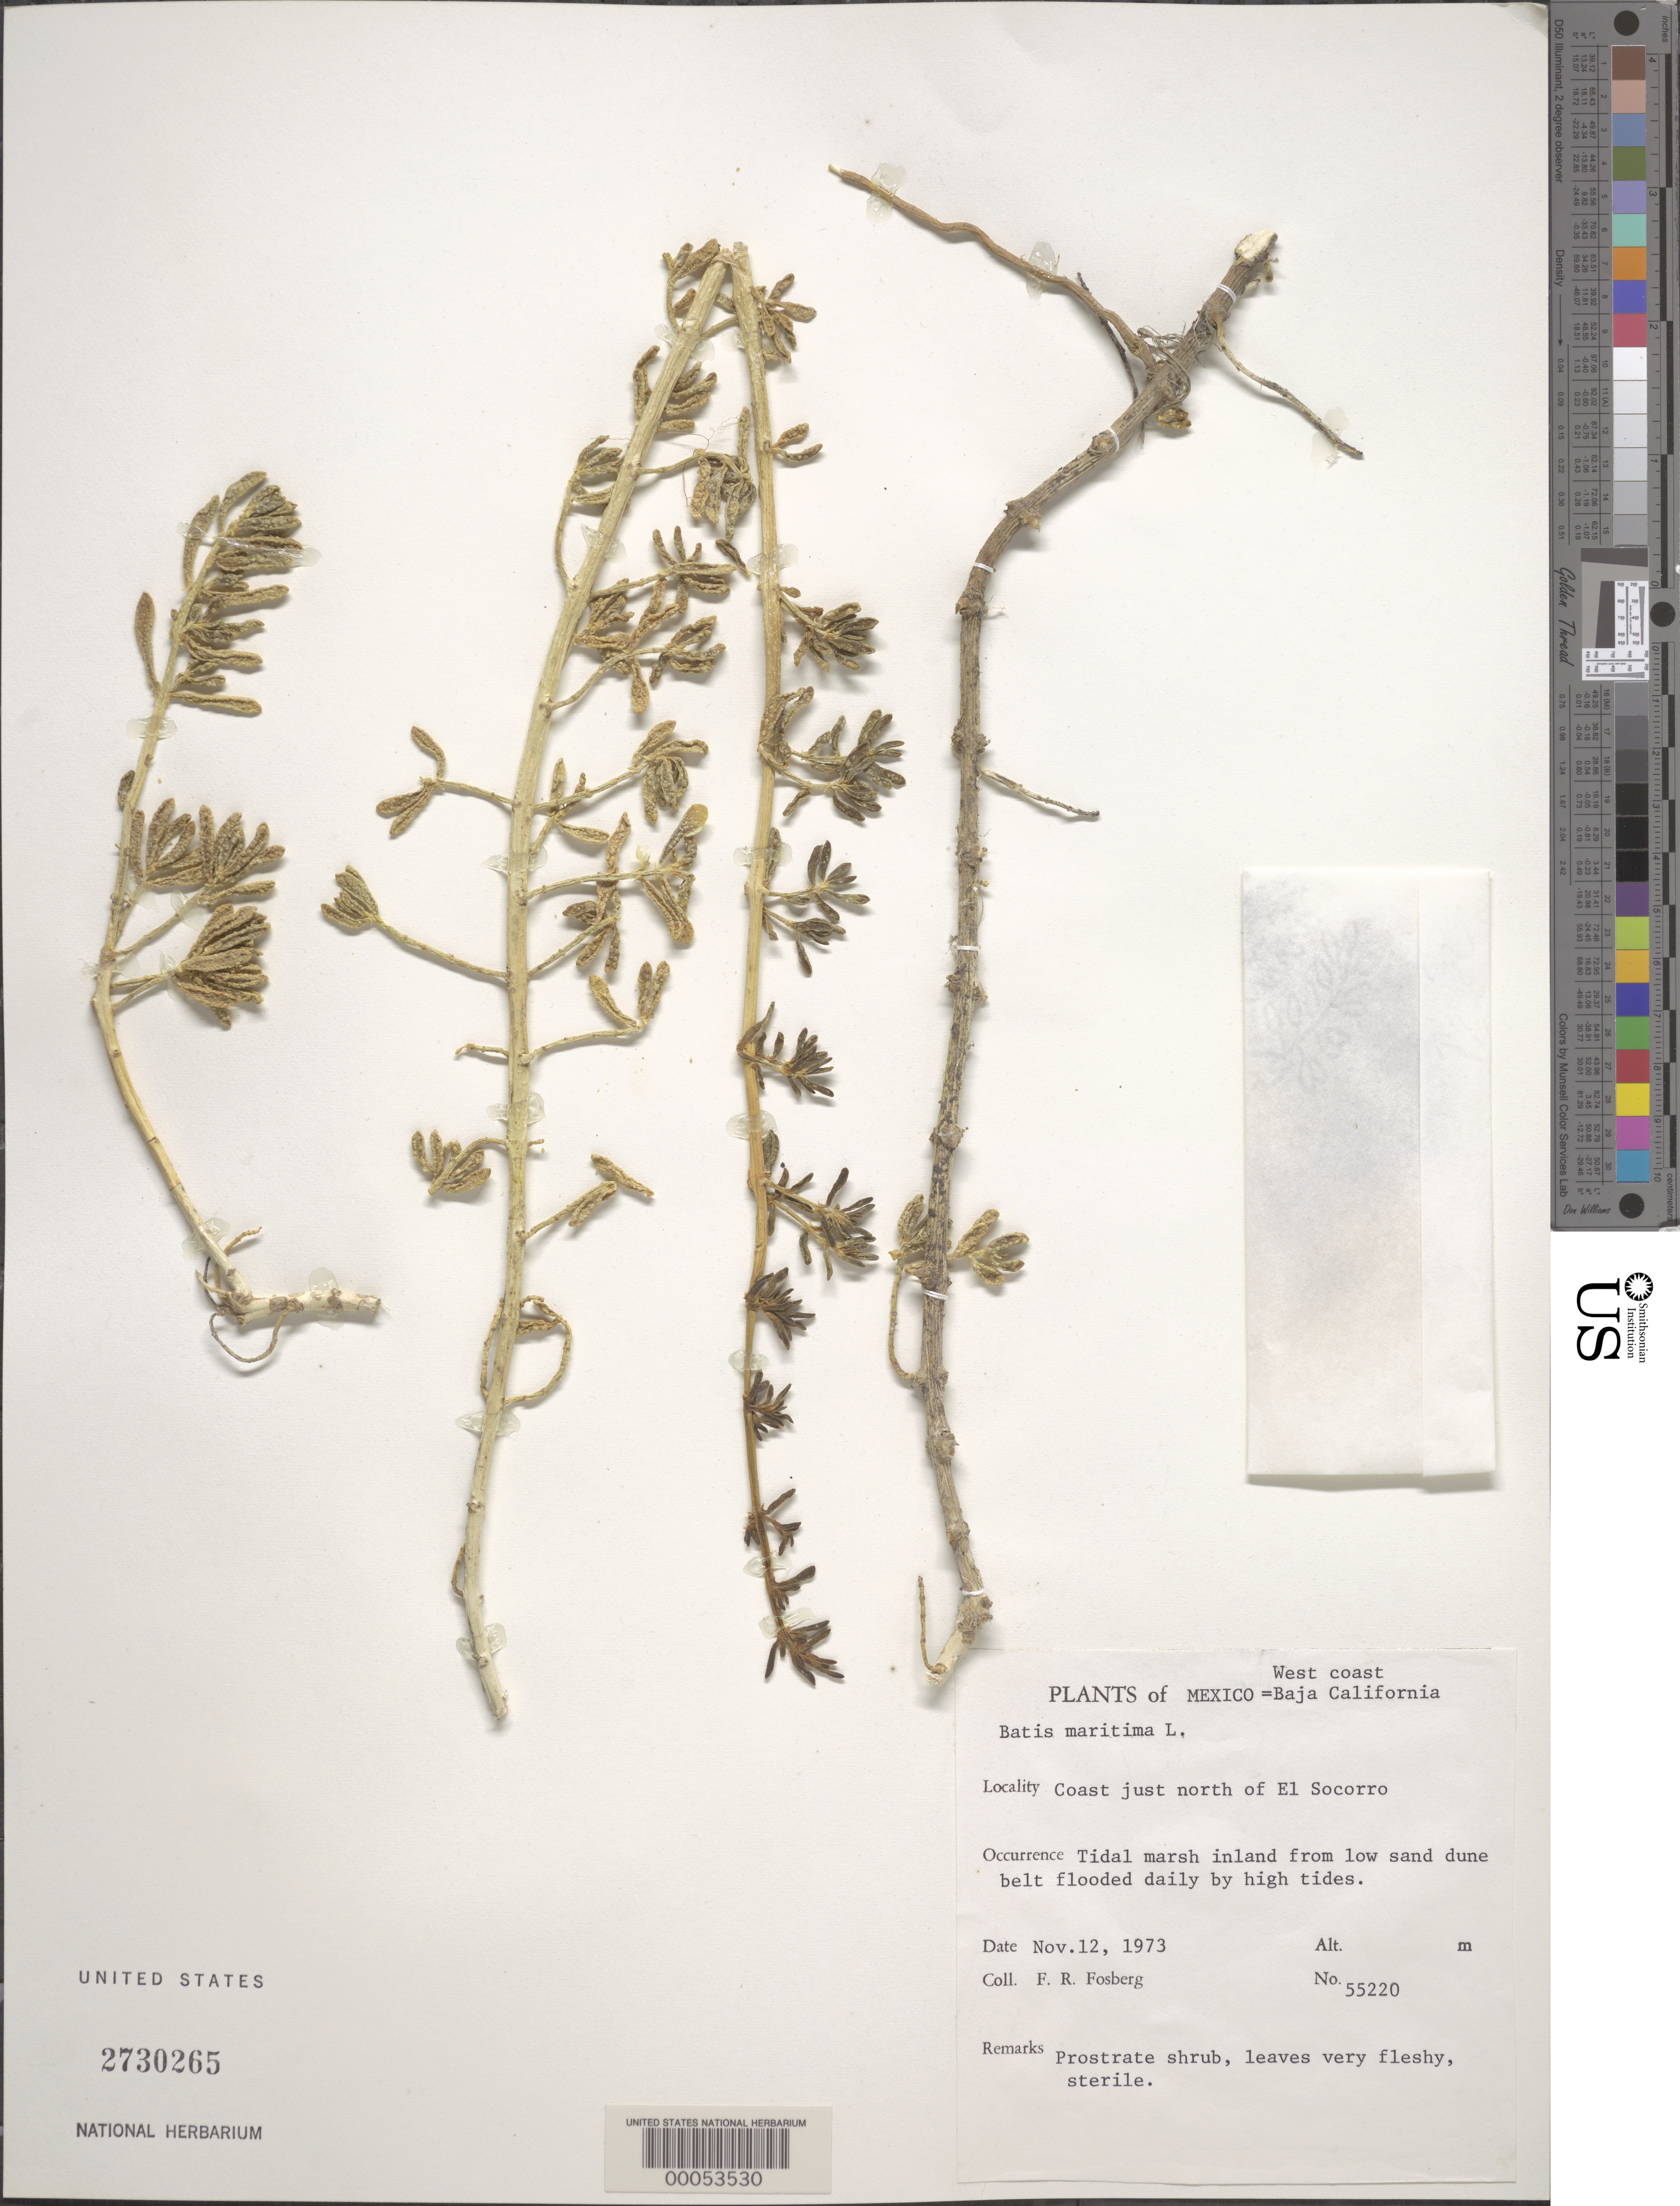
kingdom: Plantae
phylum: Tracheophyta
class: Magnoliopsida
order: Brassicales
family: Bataceae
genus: Batis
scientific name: Batis maritima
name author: L.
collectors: F. R. Fosberg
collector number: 55220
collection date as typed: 12 Nov 1973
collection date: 1973-11-12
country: Mexico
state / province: Baja California Norte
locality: N of El Socorro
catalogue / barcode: US 2730265